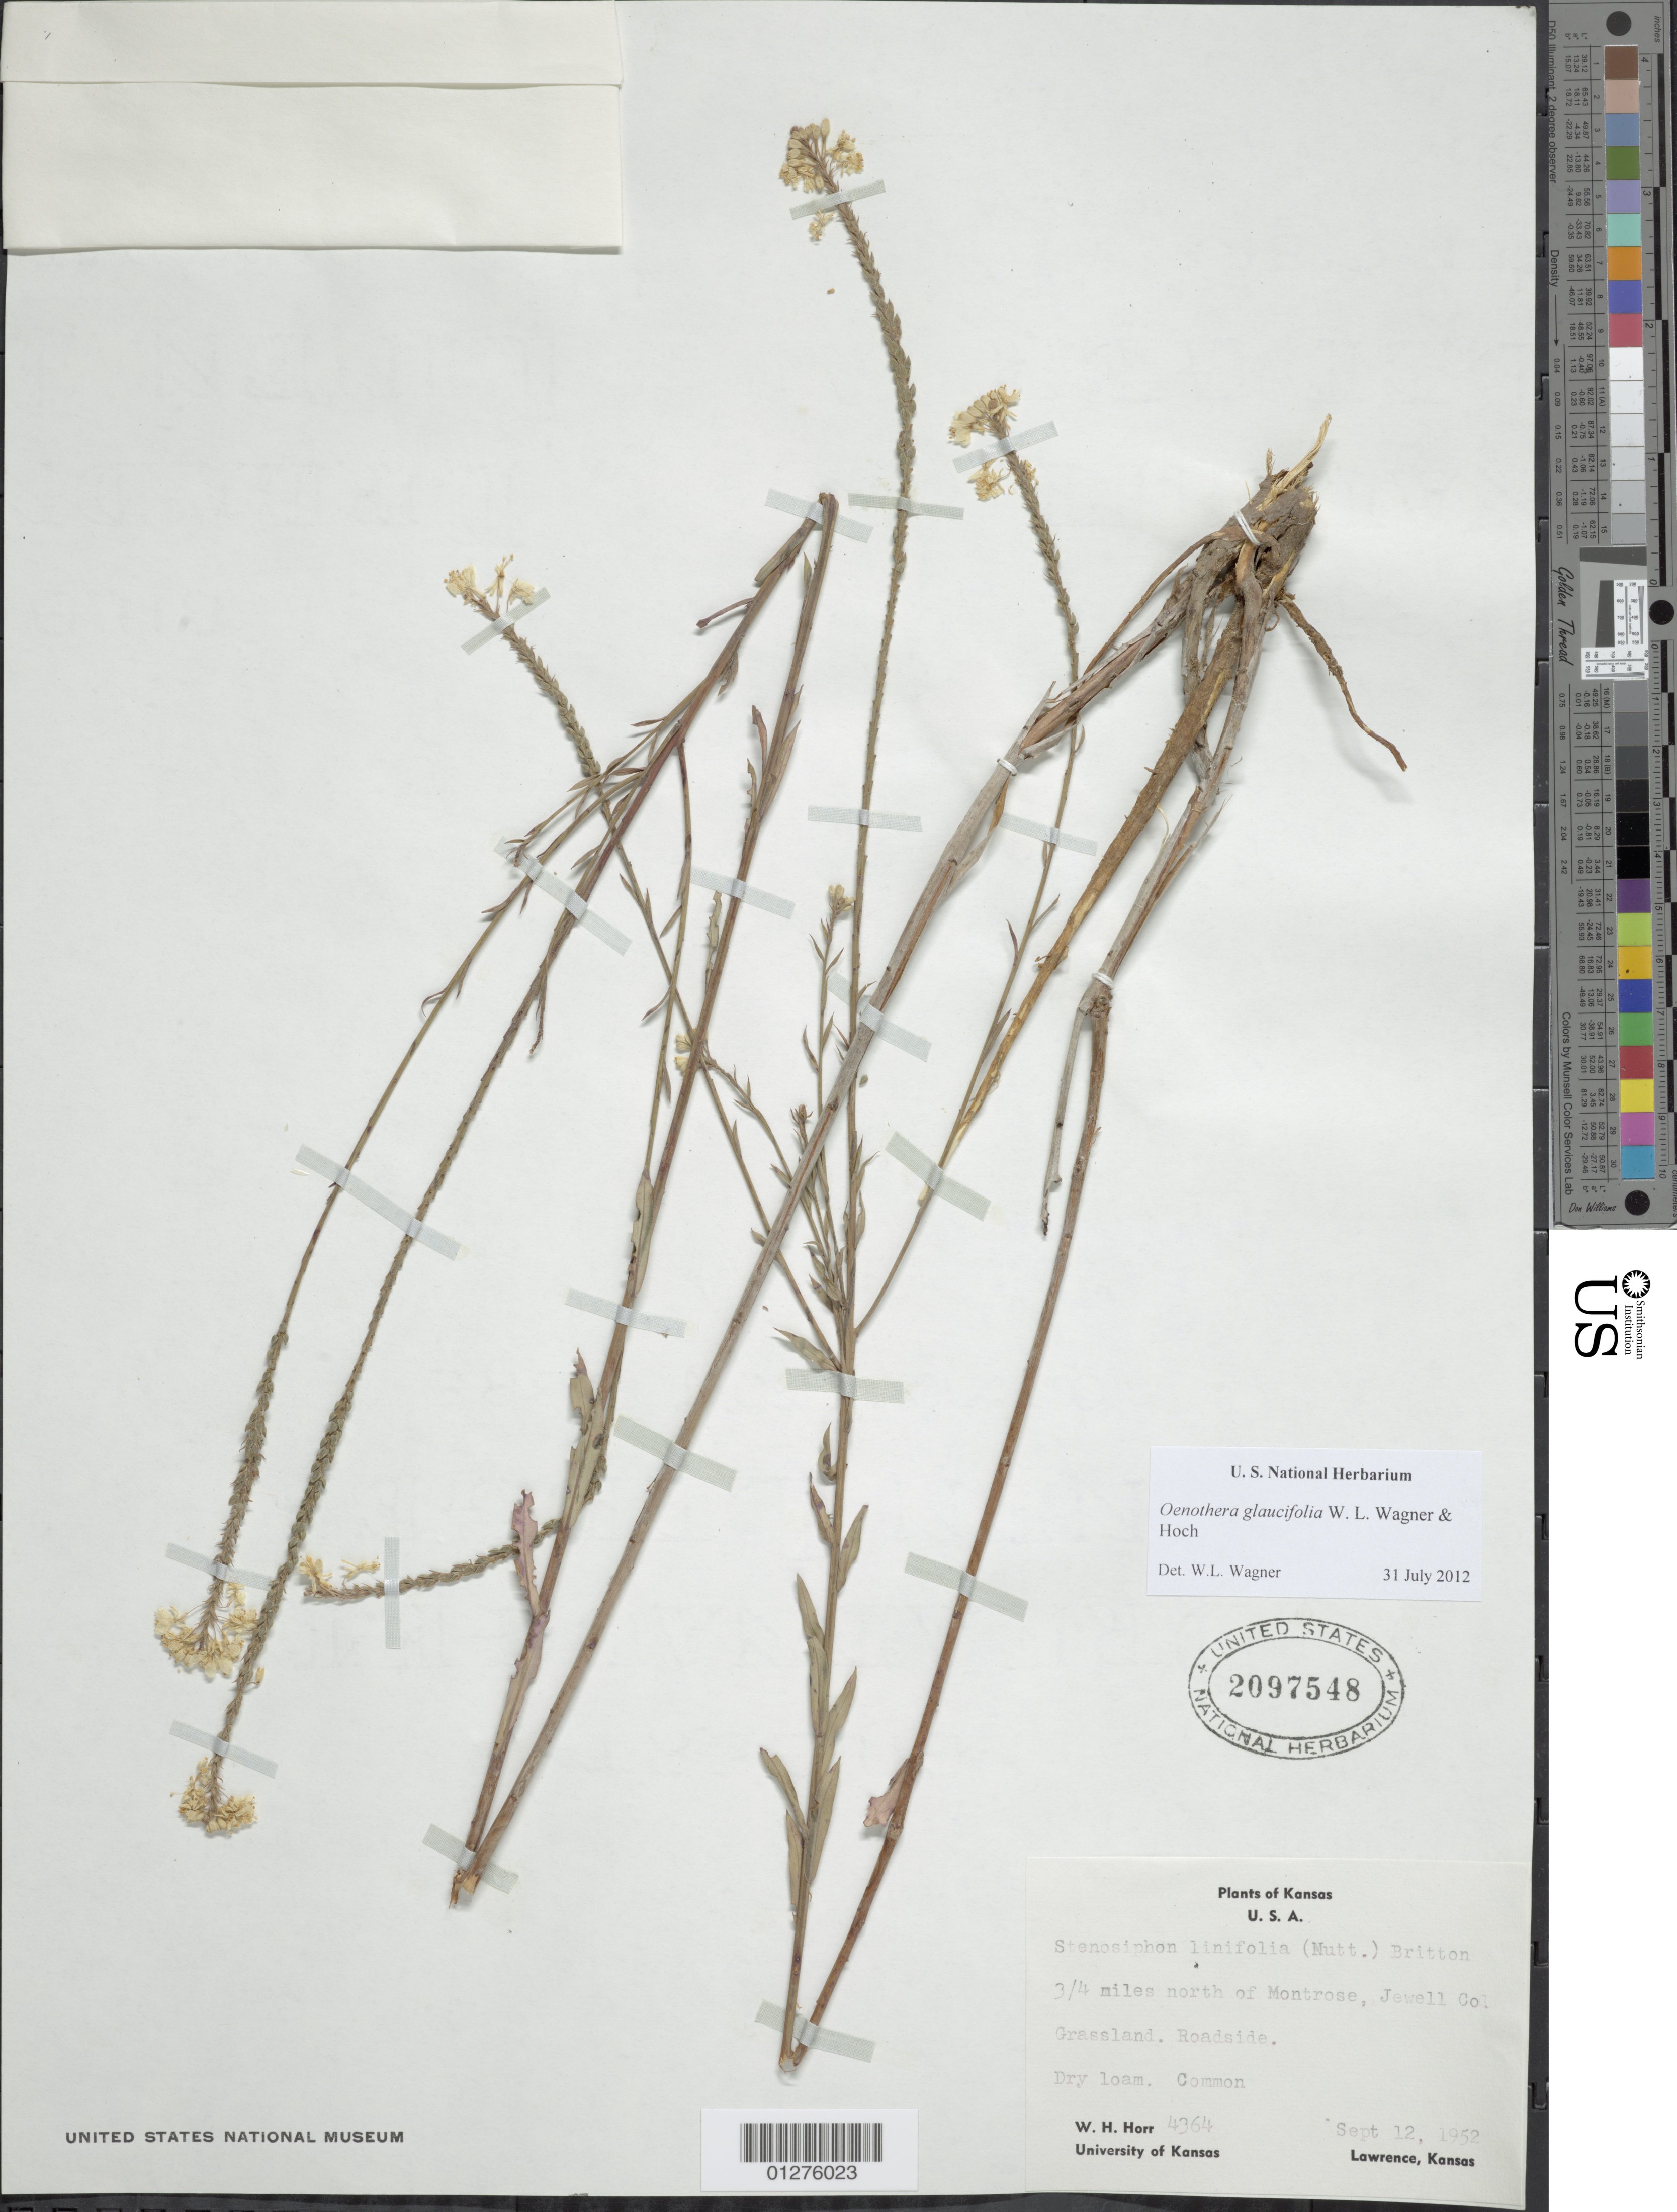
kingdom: Plantae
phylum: Tracheophyta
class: Magnoliopsida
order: Myrtales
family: Onagraceae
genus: Oenothera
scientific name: Oenothera glaucifolia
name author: W.L. Wagner & Hoch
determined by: Wagner, W. L., (BOT), Smithsonian Institution - National Museum of Natural History (UNITED STATES)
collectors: W. H. Horr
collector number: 4364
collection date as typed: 12 Sep 1952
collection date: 1952-09-12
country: United States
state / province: Kansas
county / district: Jewell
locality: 3 mi n of montrose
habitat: Grassland, roadside.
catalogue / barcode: US 2097548